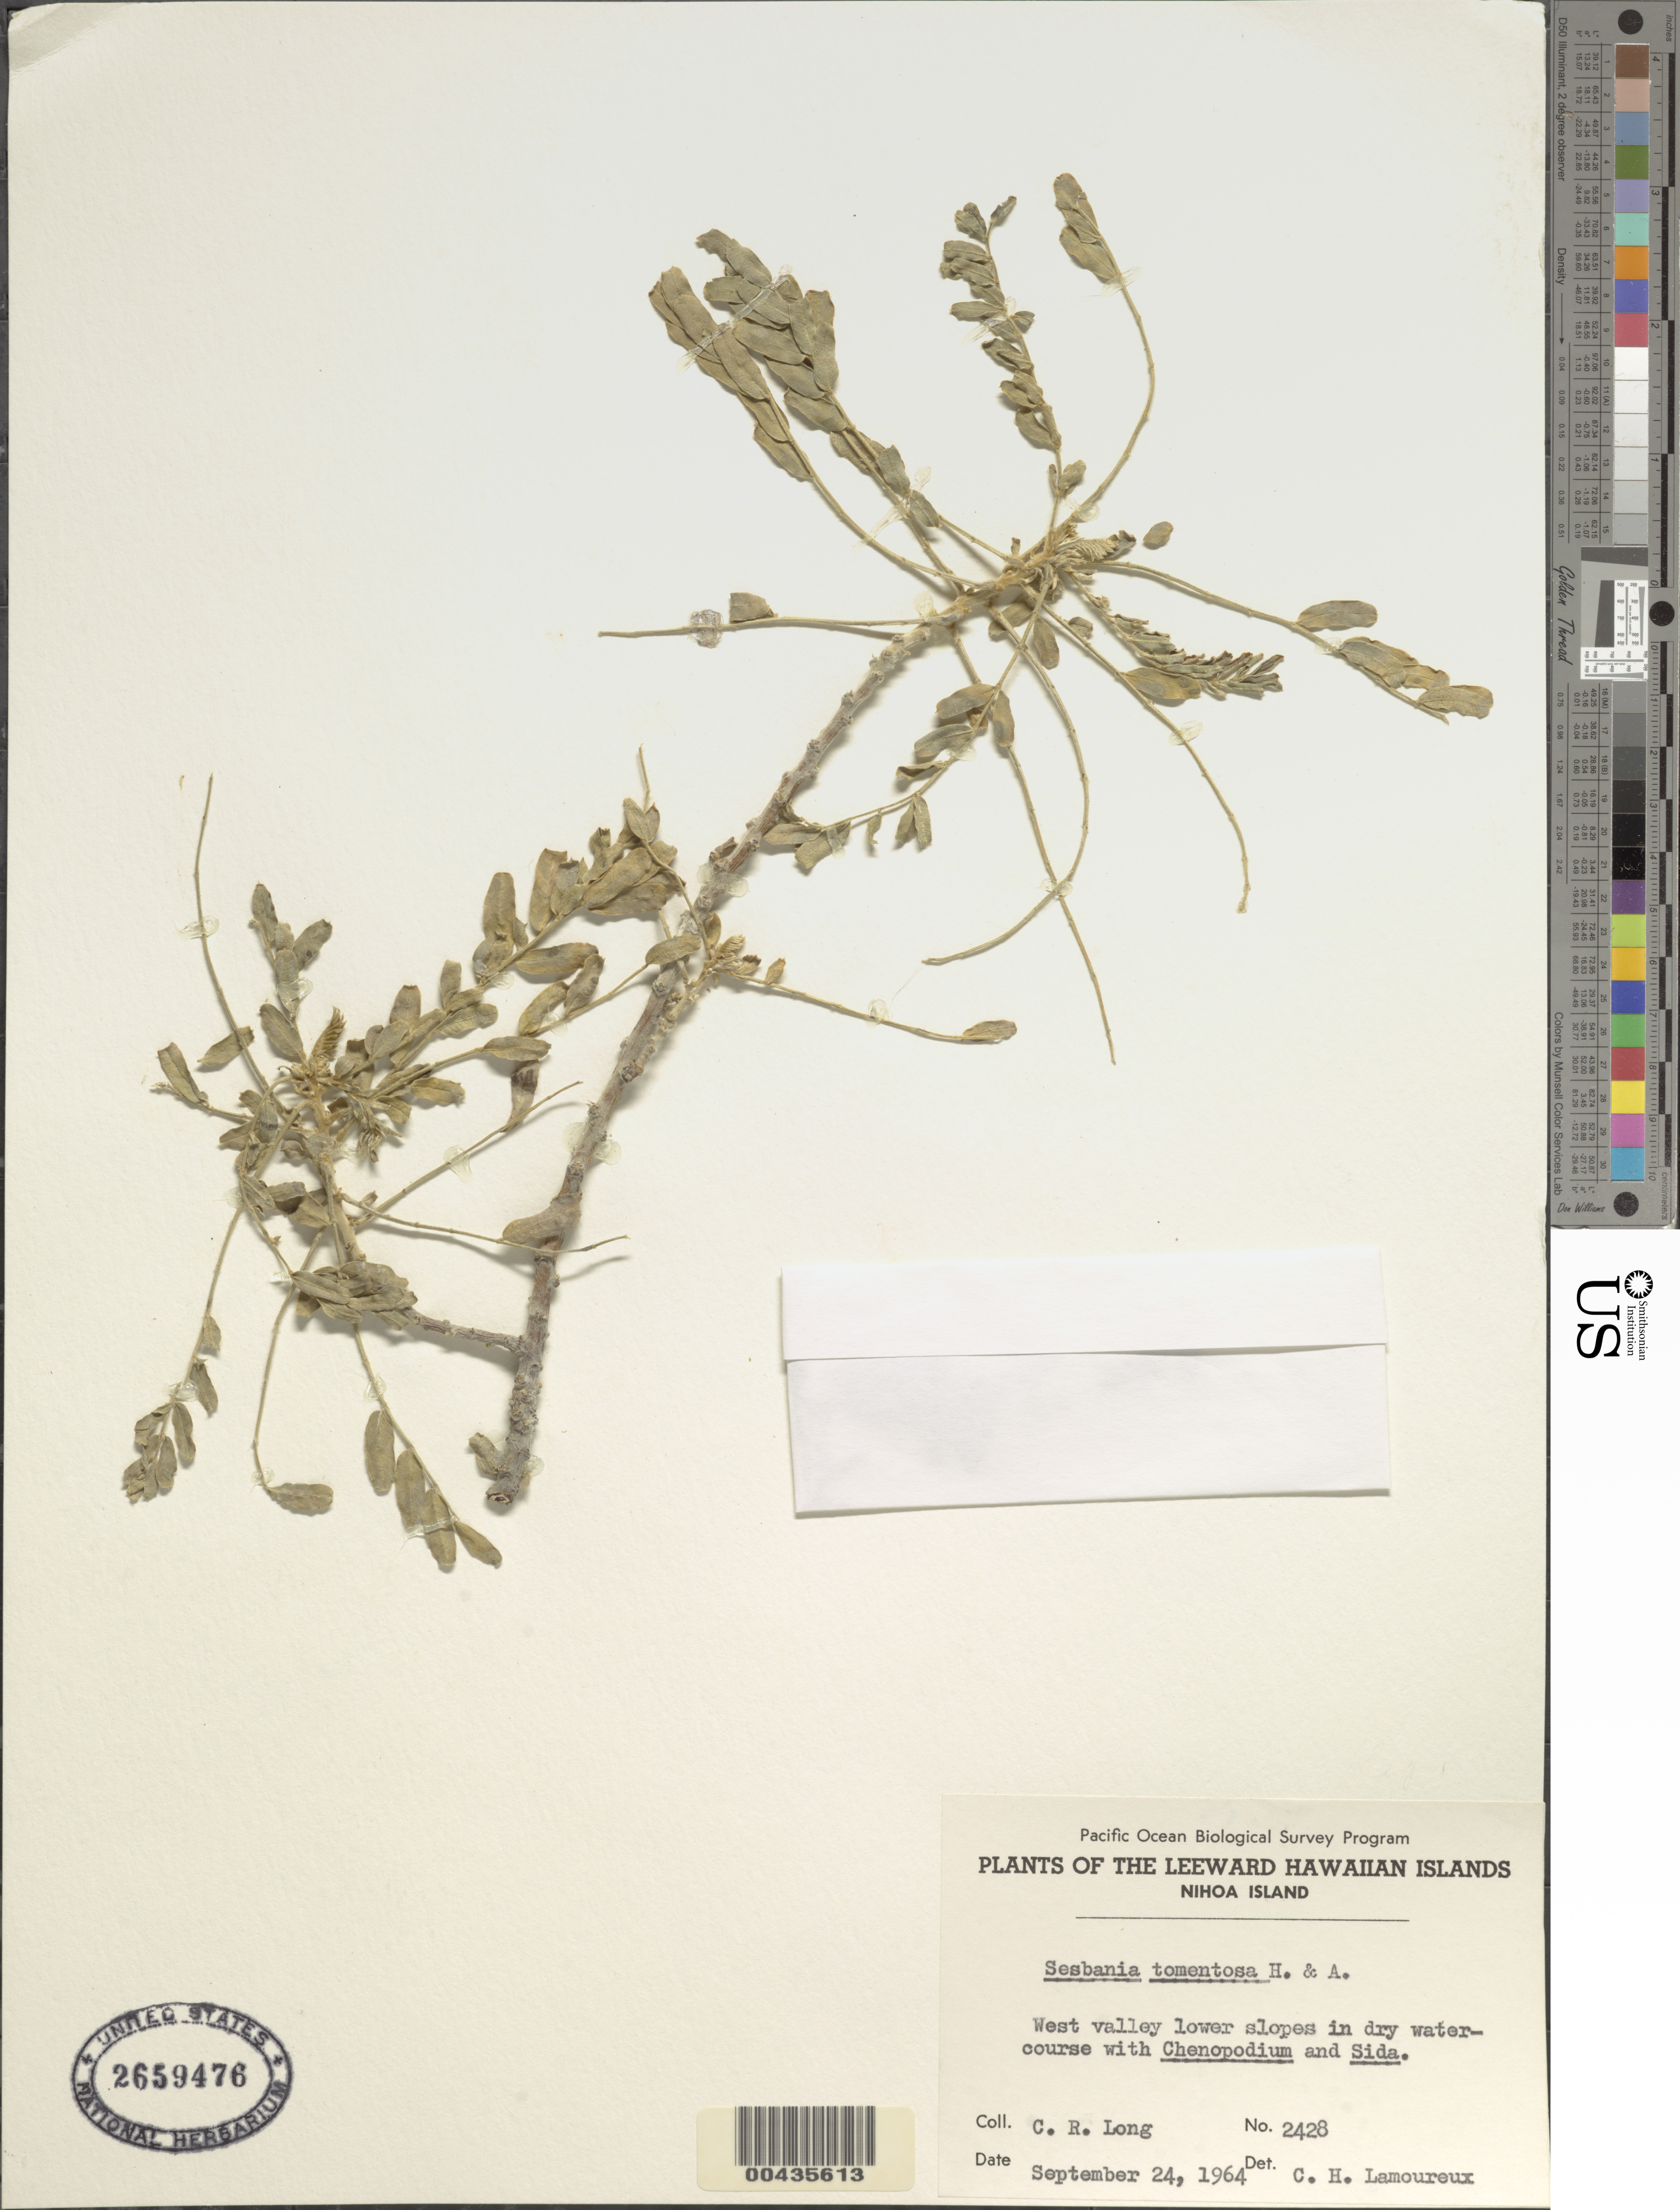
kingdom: Plantae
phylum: Tracheophyta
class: Magnoliopsida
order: Fabales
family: Fabaceae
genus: Sesbania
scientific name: Sesbania tomentosa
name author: Hook. & Arn.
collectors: C. Long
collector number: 2428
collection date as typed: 24 Sep 1964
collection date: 1964-09-24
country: United States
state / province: Hawaii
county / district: Honolulu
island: Nihoa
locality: Nihoa Island, West valley lower slopes, Nihoa Island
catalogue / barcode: US 2659476